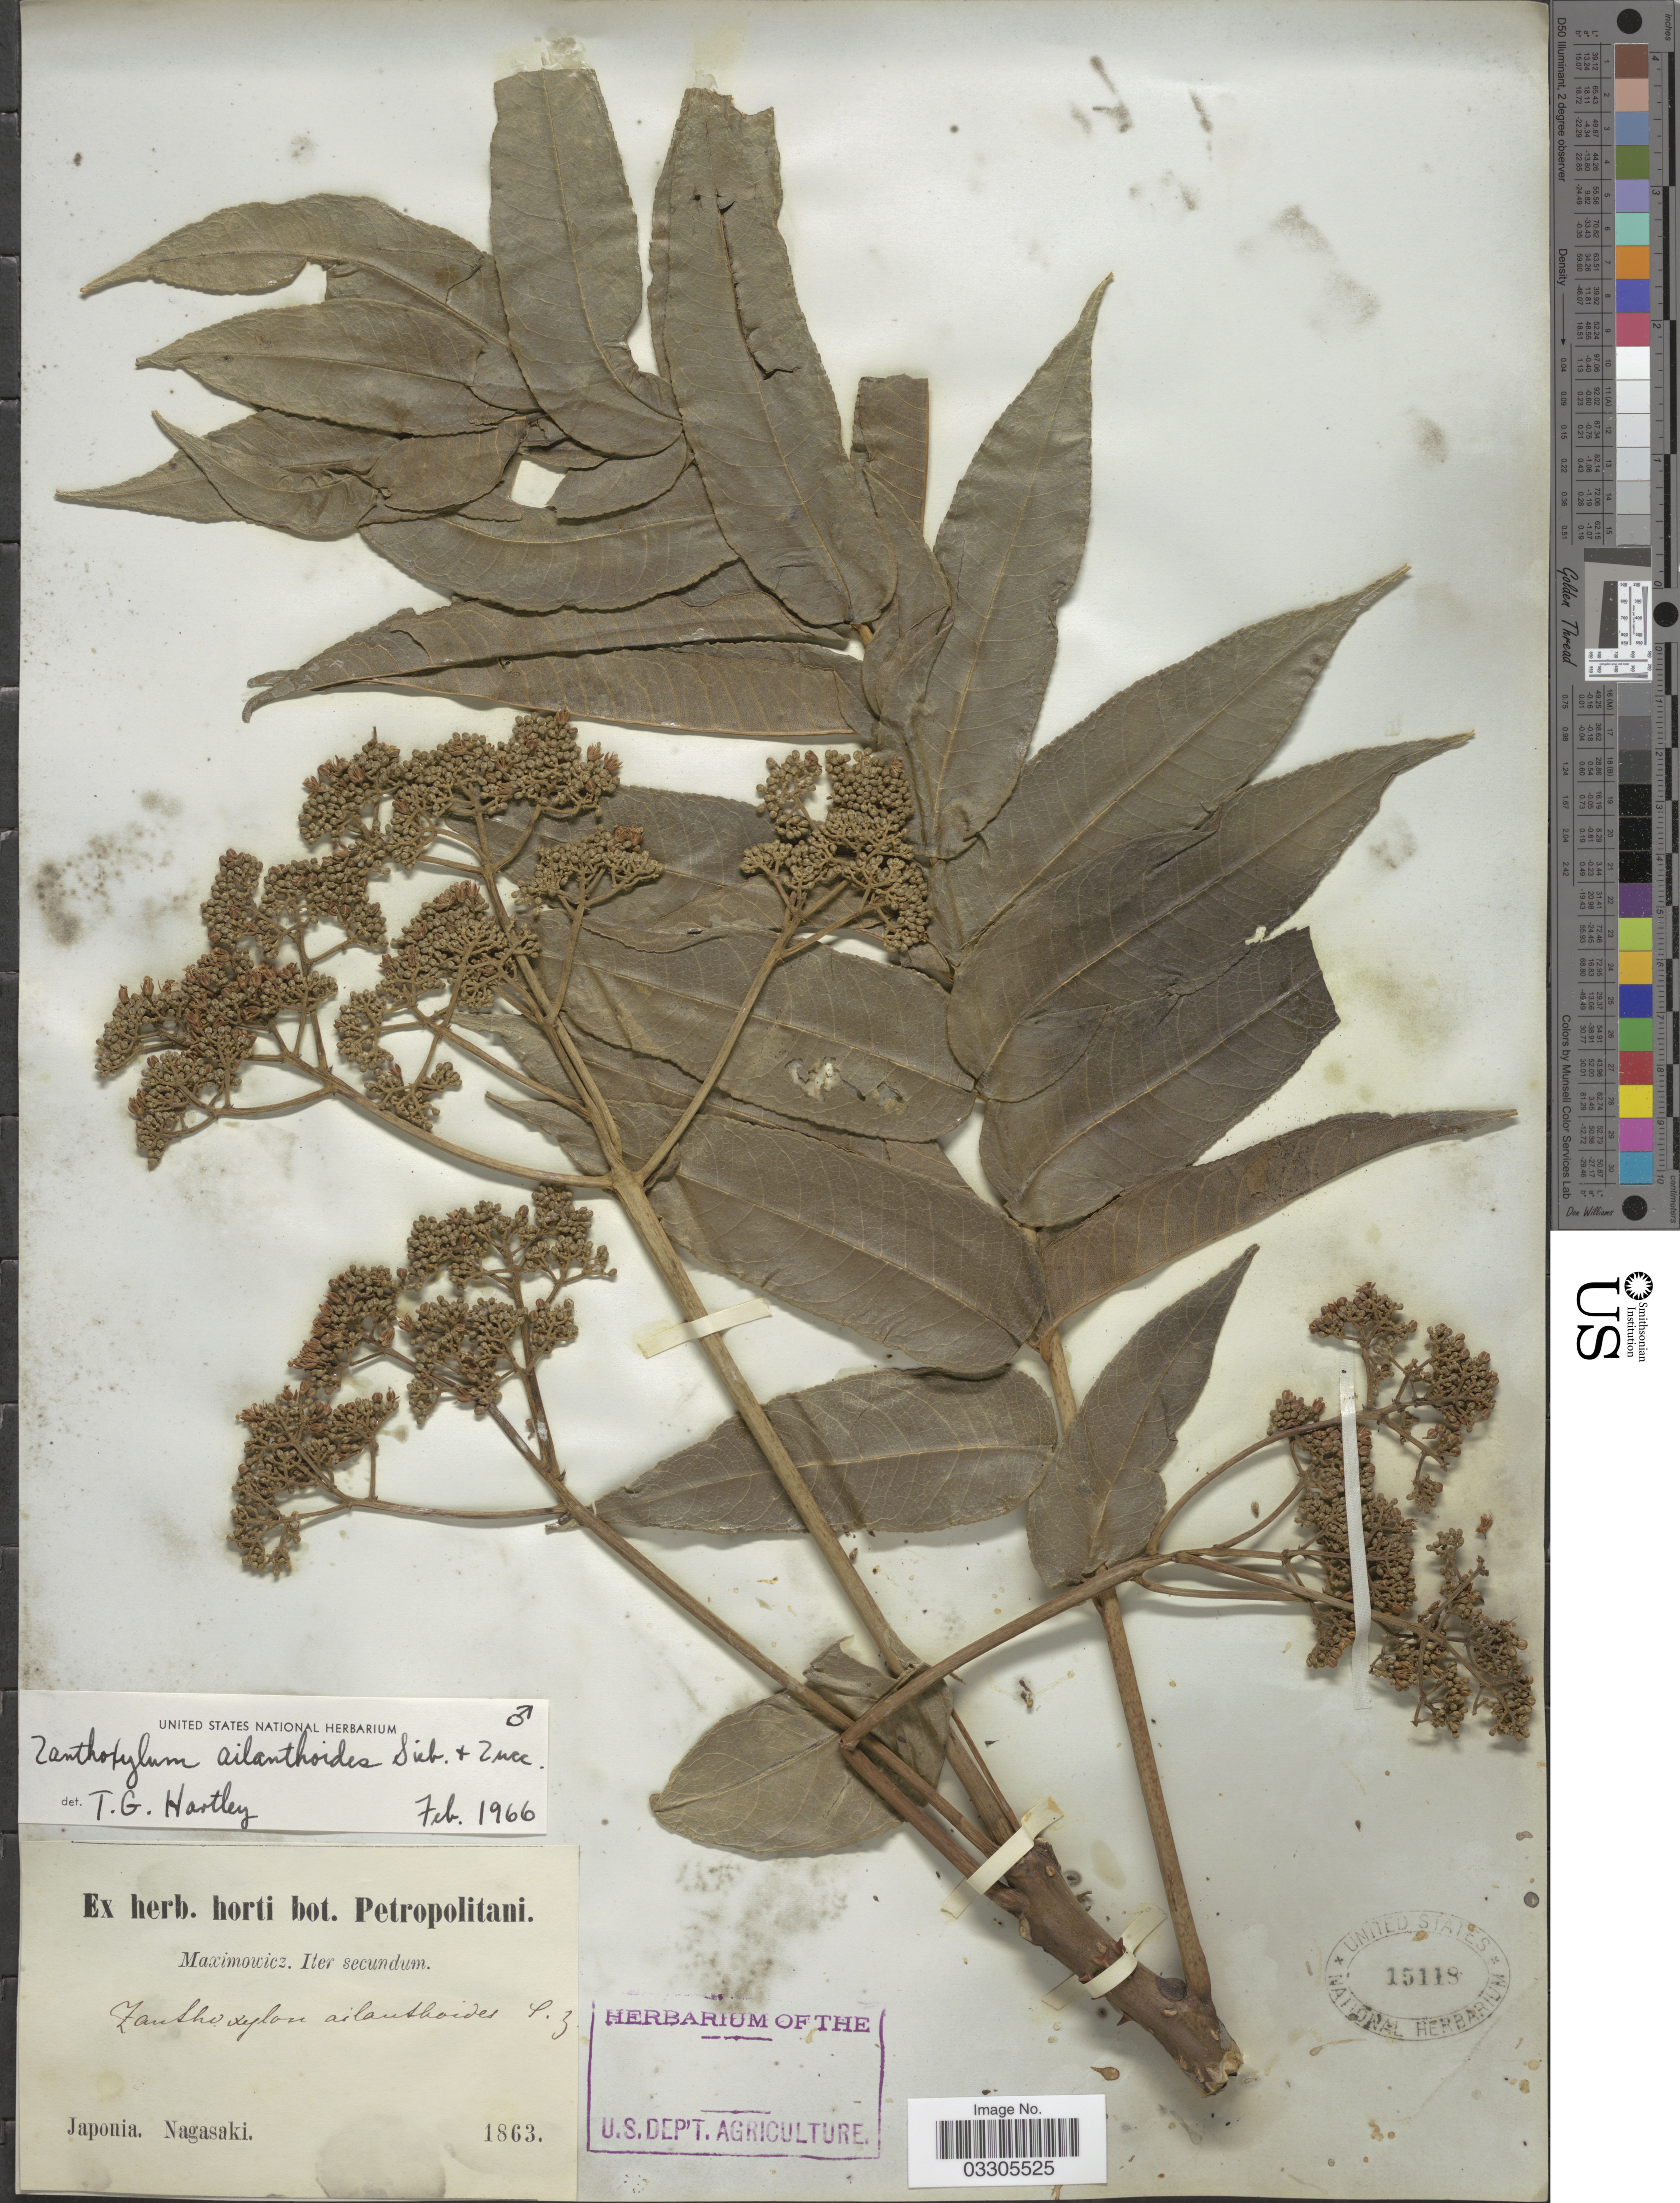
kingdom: Plantae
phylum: Tracheophyta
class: Magnoliopsida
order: Sapindales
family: Rutaceae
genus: Zanthoxylum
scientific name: Zanthoxylum ailanthoides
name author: Siebold & Zucc.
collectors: -. Maximowicz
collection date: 1863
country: Japan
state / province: Nagasaki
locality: Japonia.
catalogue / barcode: US 15118